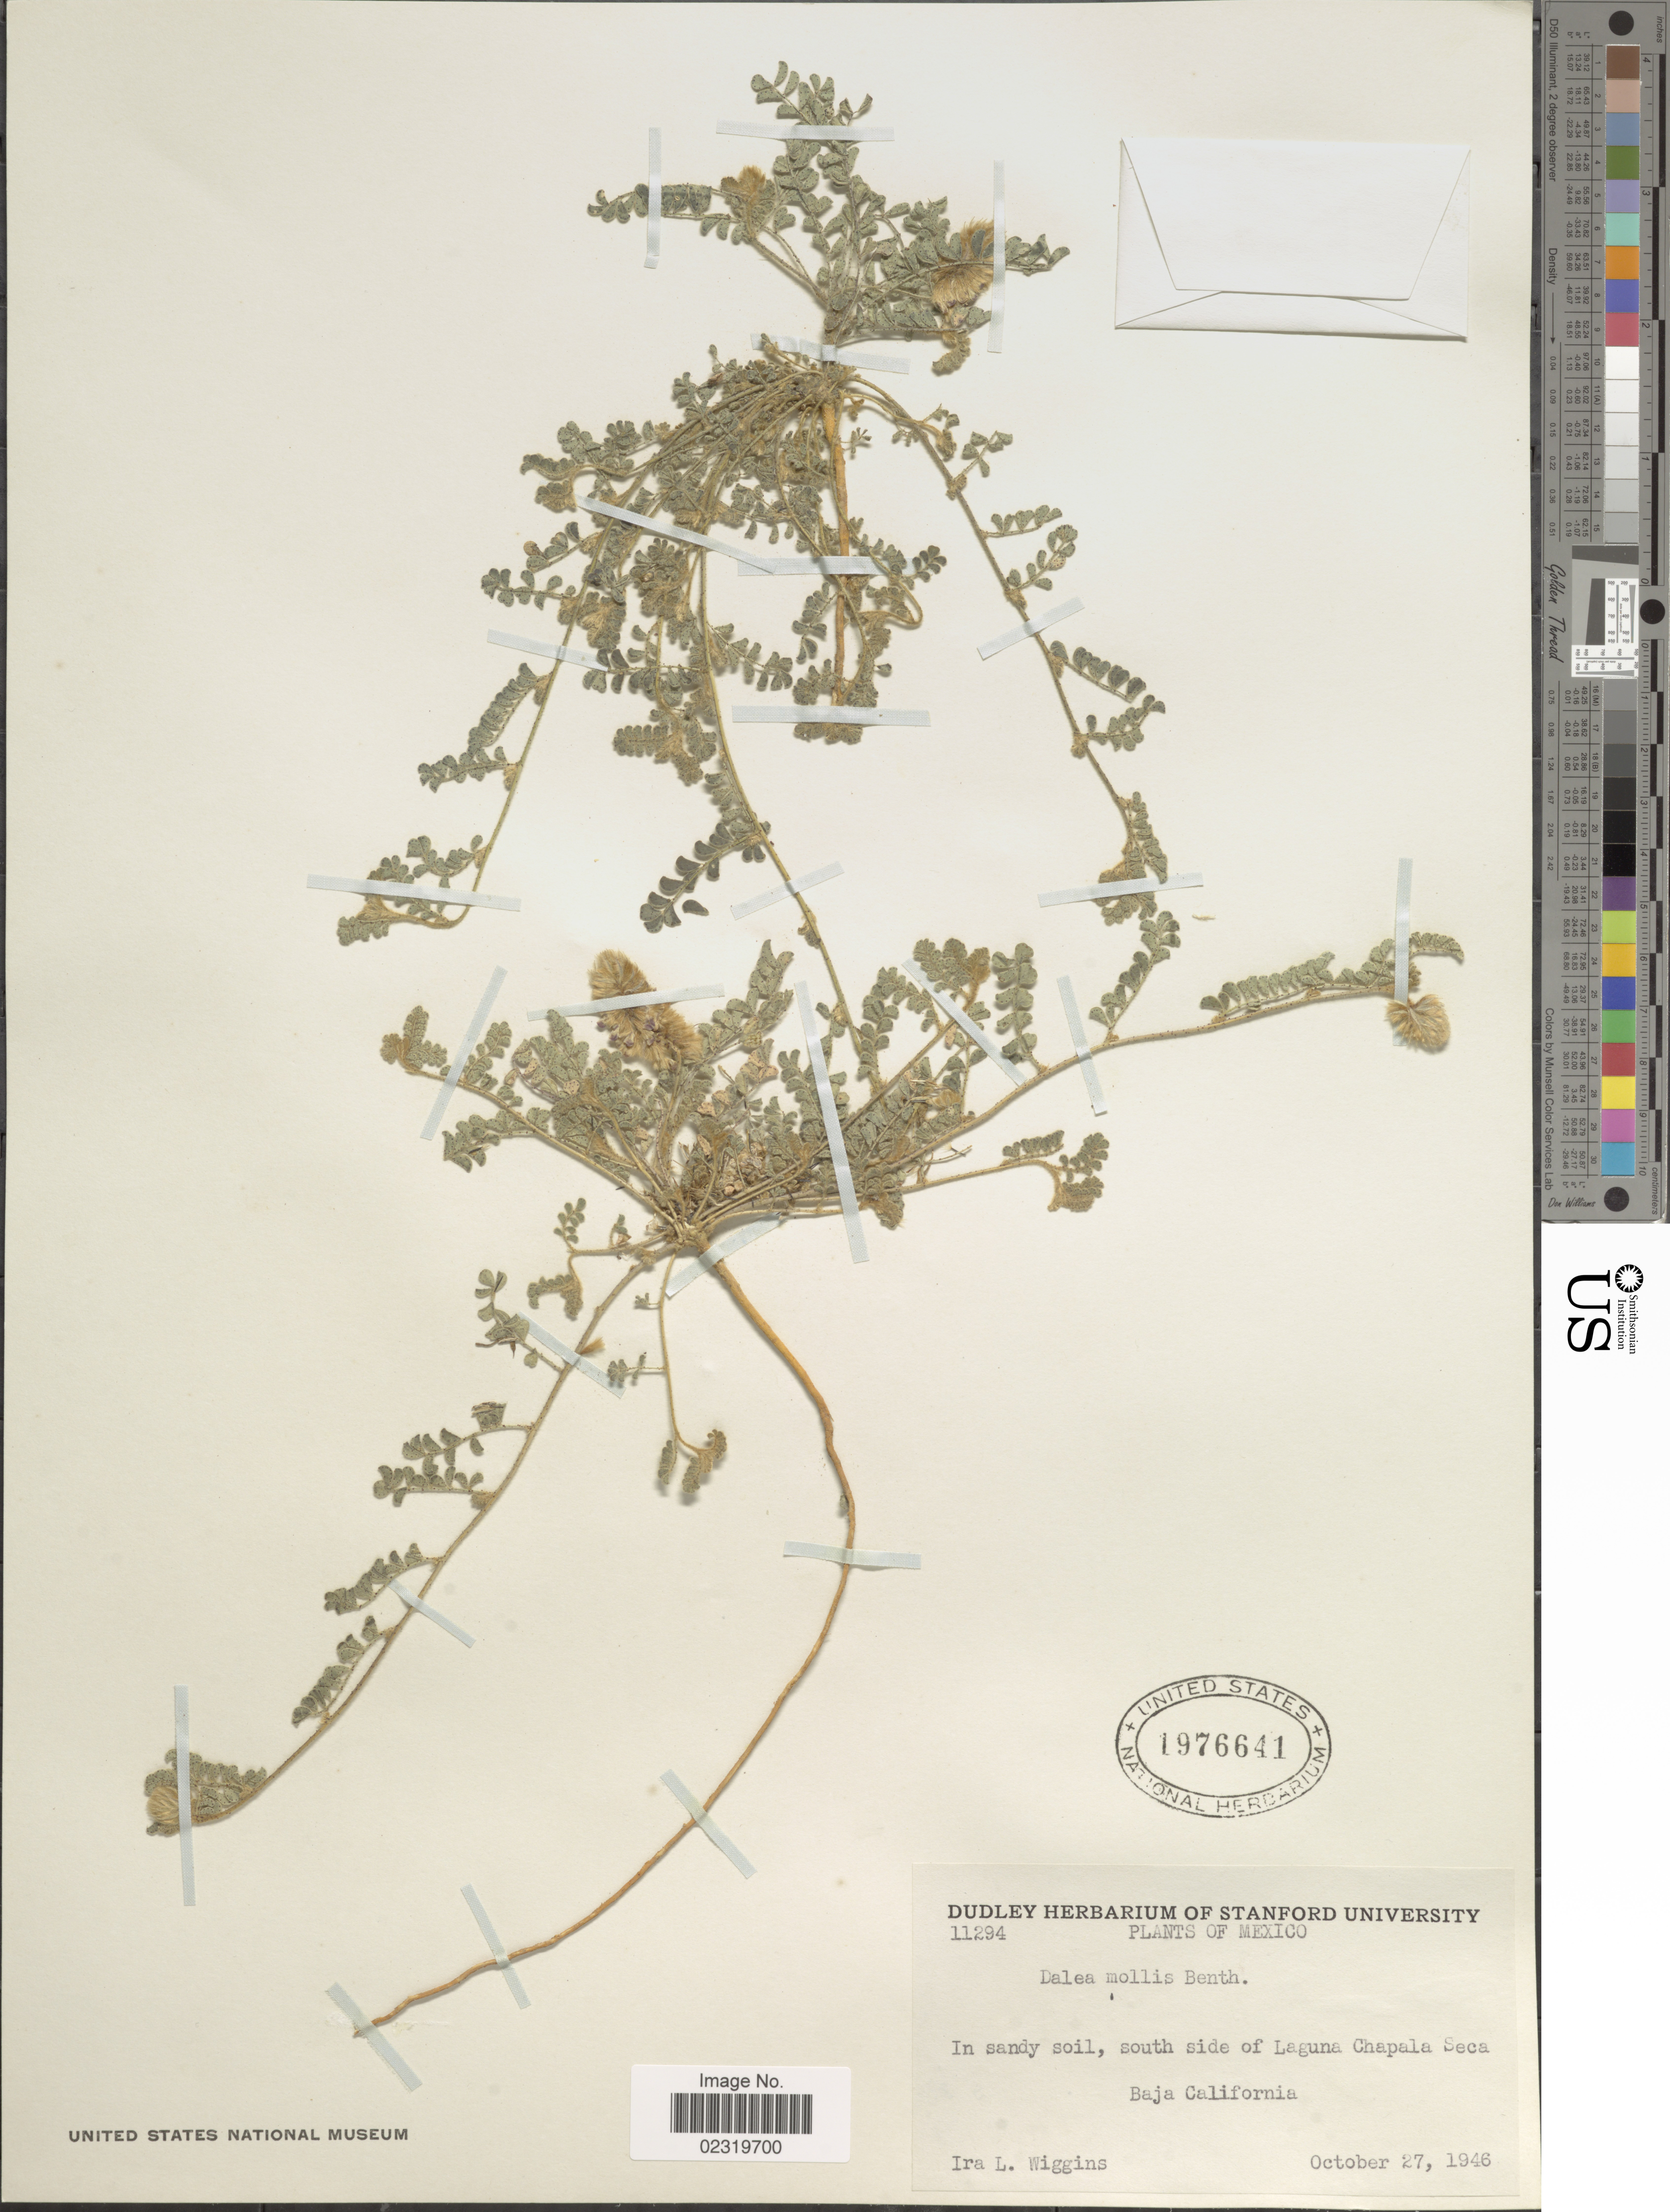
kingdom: Plantae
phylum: Tracheophyta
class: Magnoliopsida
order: Fabales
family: Fabaceae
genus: Dalea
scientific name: Dalea mollis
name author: Benth.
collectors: I. L. Wiggins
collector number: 11294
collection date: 1946-10-27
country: Mexico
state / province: Baja California Norte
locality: South side of Laguna Chapala Seca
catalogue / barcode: US 1976641